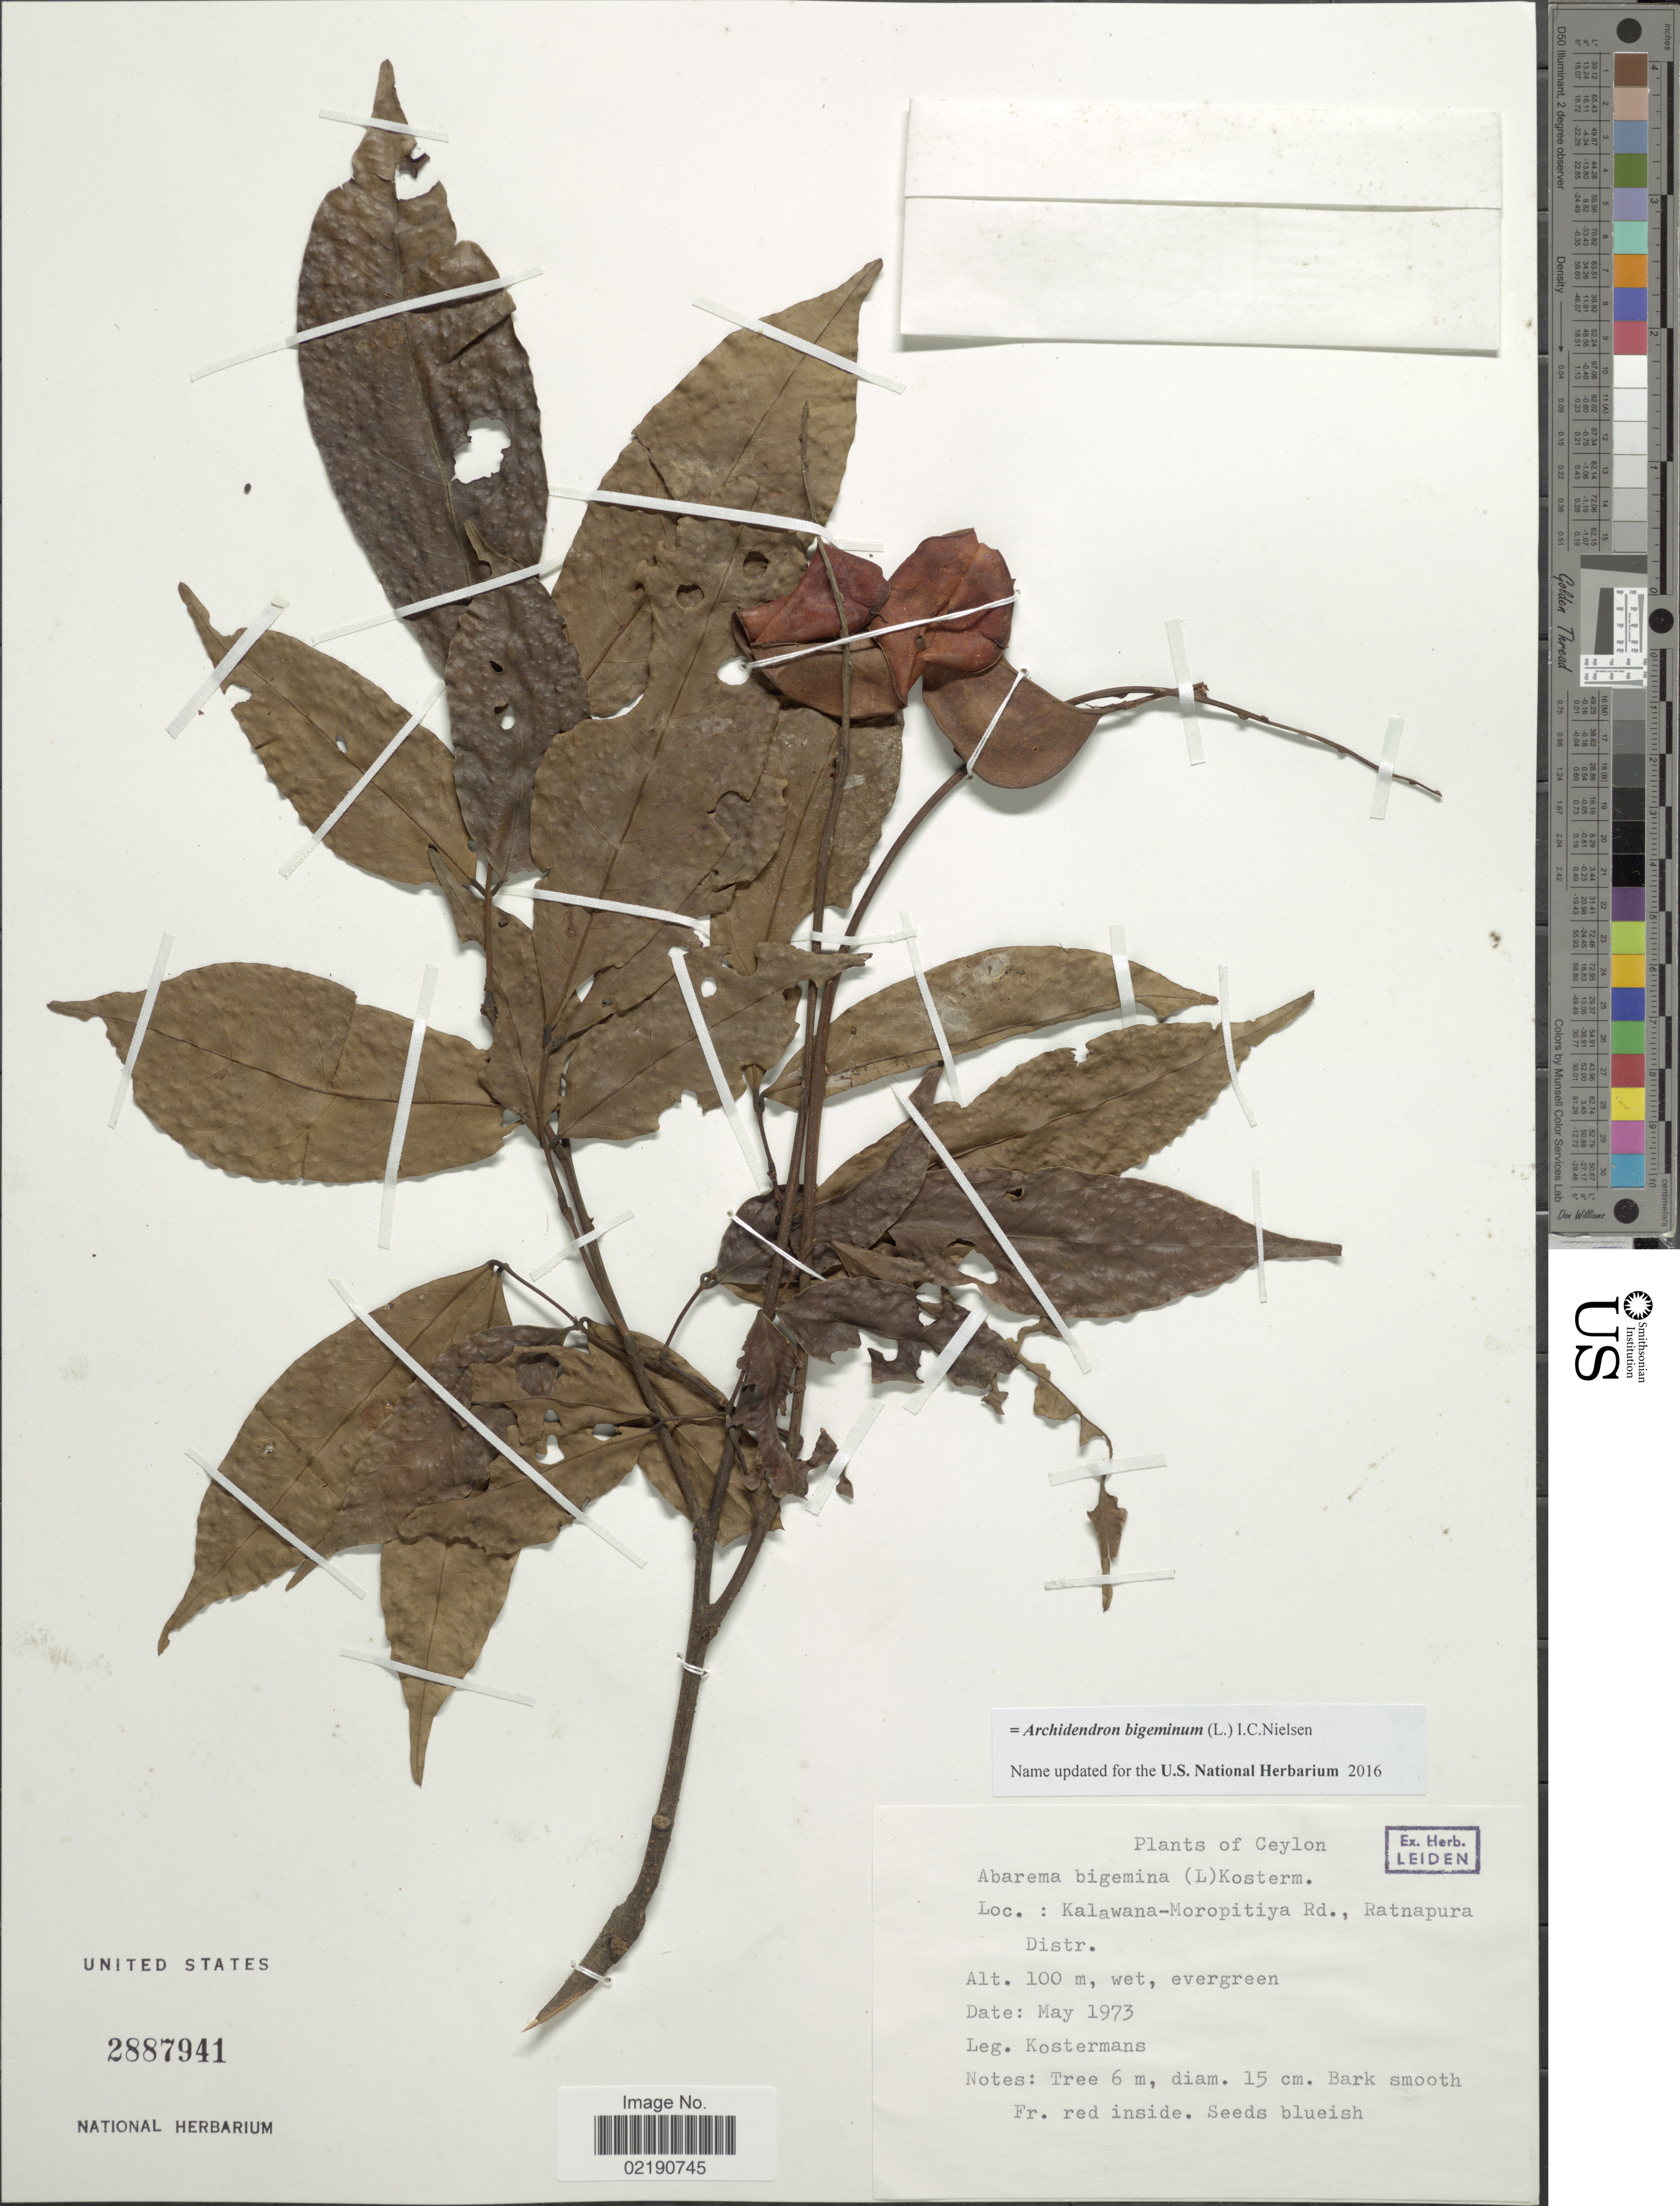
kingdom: Plantae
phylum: Tracheophyta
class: Magnoliopsida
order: Fabales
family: Fabaceae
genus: Archidendron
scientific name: Archidendron bigeminum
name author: I.C. Nielsen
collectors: A. J. G. Kostermans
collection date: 1973-05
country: Sri Lanka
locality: Ceylon, Kalawana-Moropitiya Rd., Ratnapura Distr.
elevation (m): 100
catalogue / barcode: US 2887941